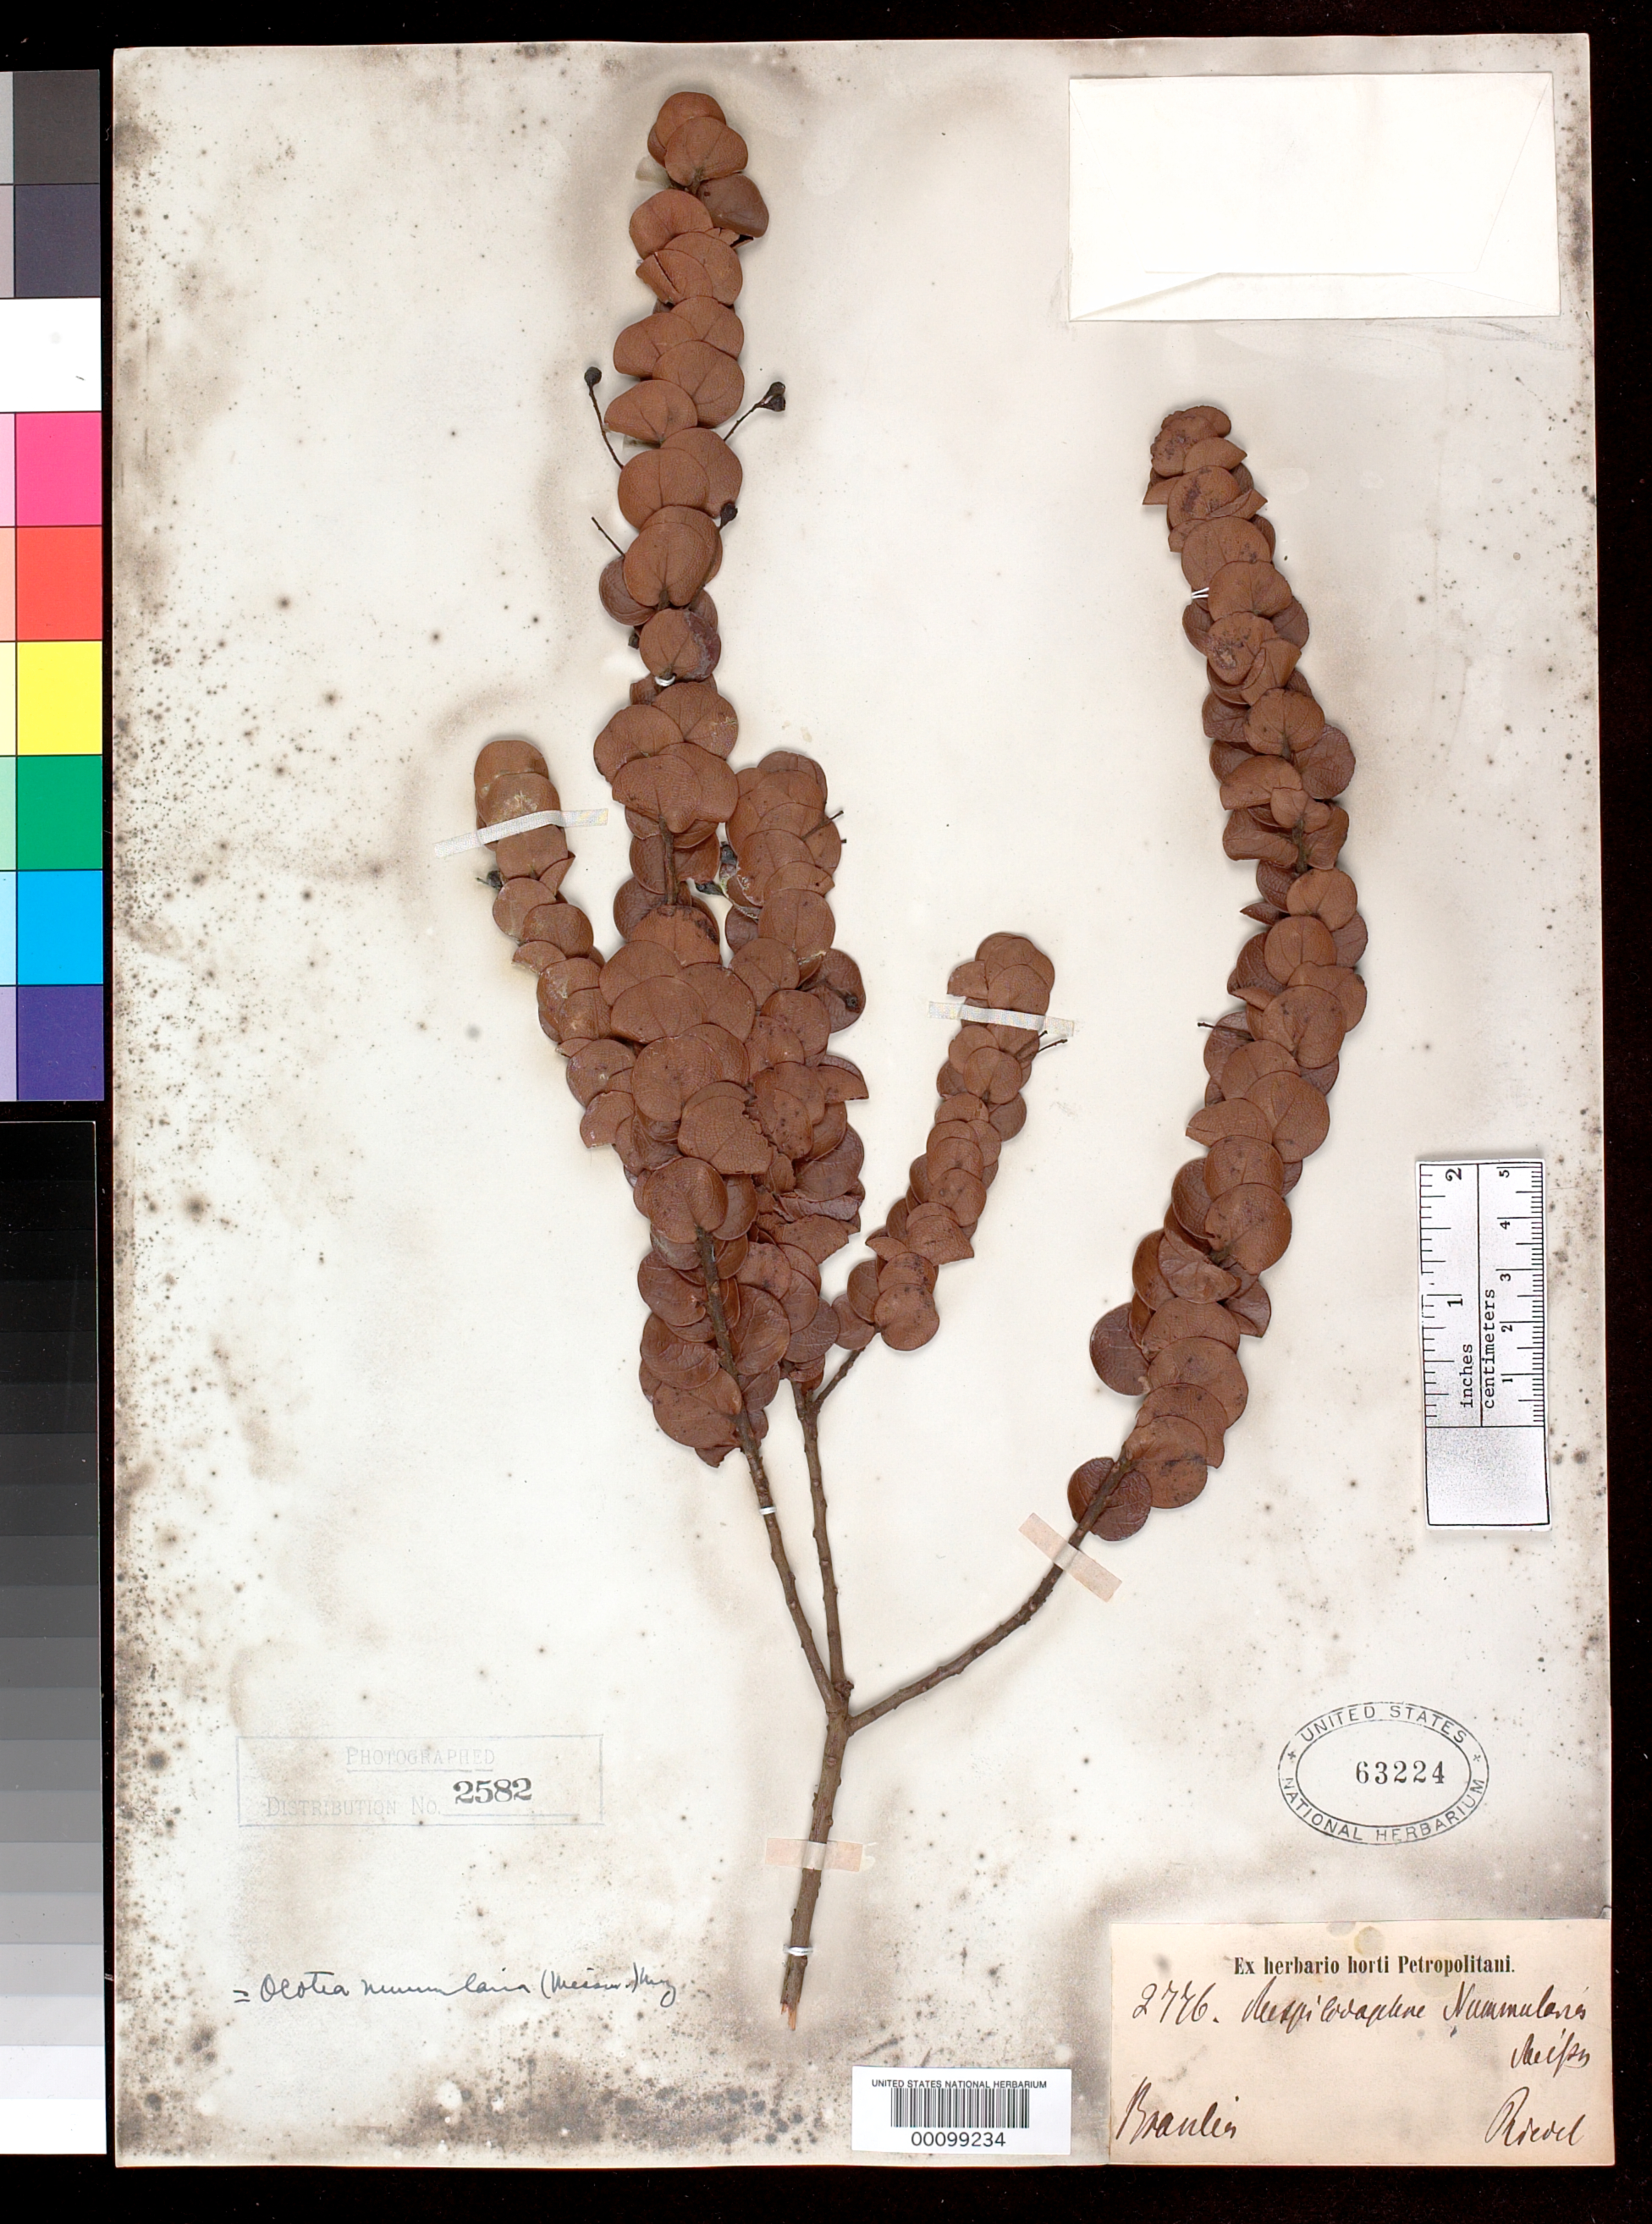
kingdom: Plantae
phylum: Tracheophyta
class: Magnoliopsida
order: Laurales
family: Lauraceae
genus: Mespilodaphne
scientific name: Mespilodaphne nummularia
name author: Meisn. in DC.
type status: Isosyntype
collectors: L. Riedel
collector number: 2776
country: Brazil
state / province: Minas Gerais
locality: Ouro Preto.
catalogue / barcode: US 63224